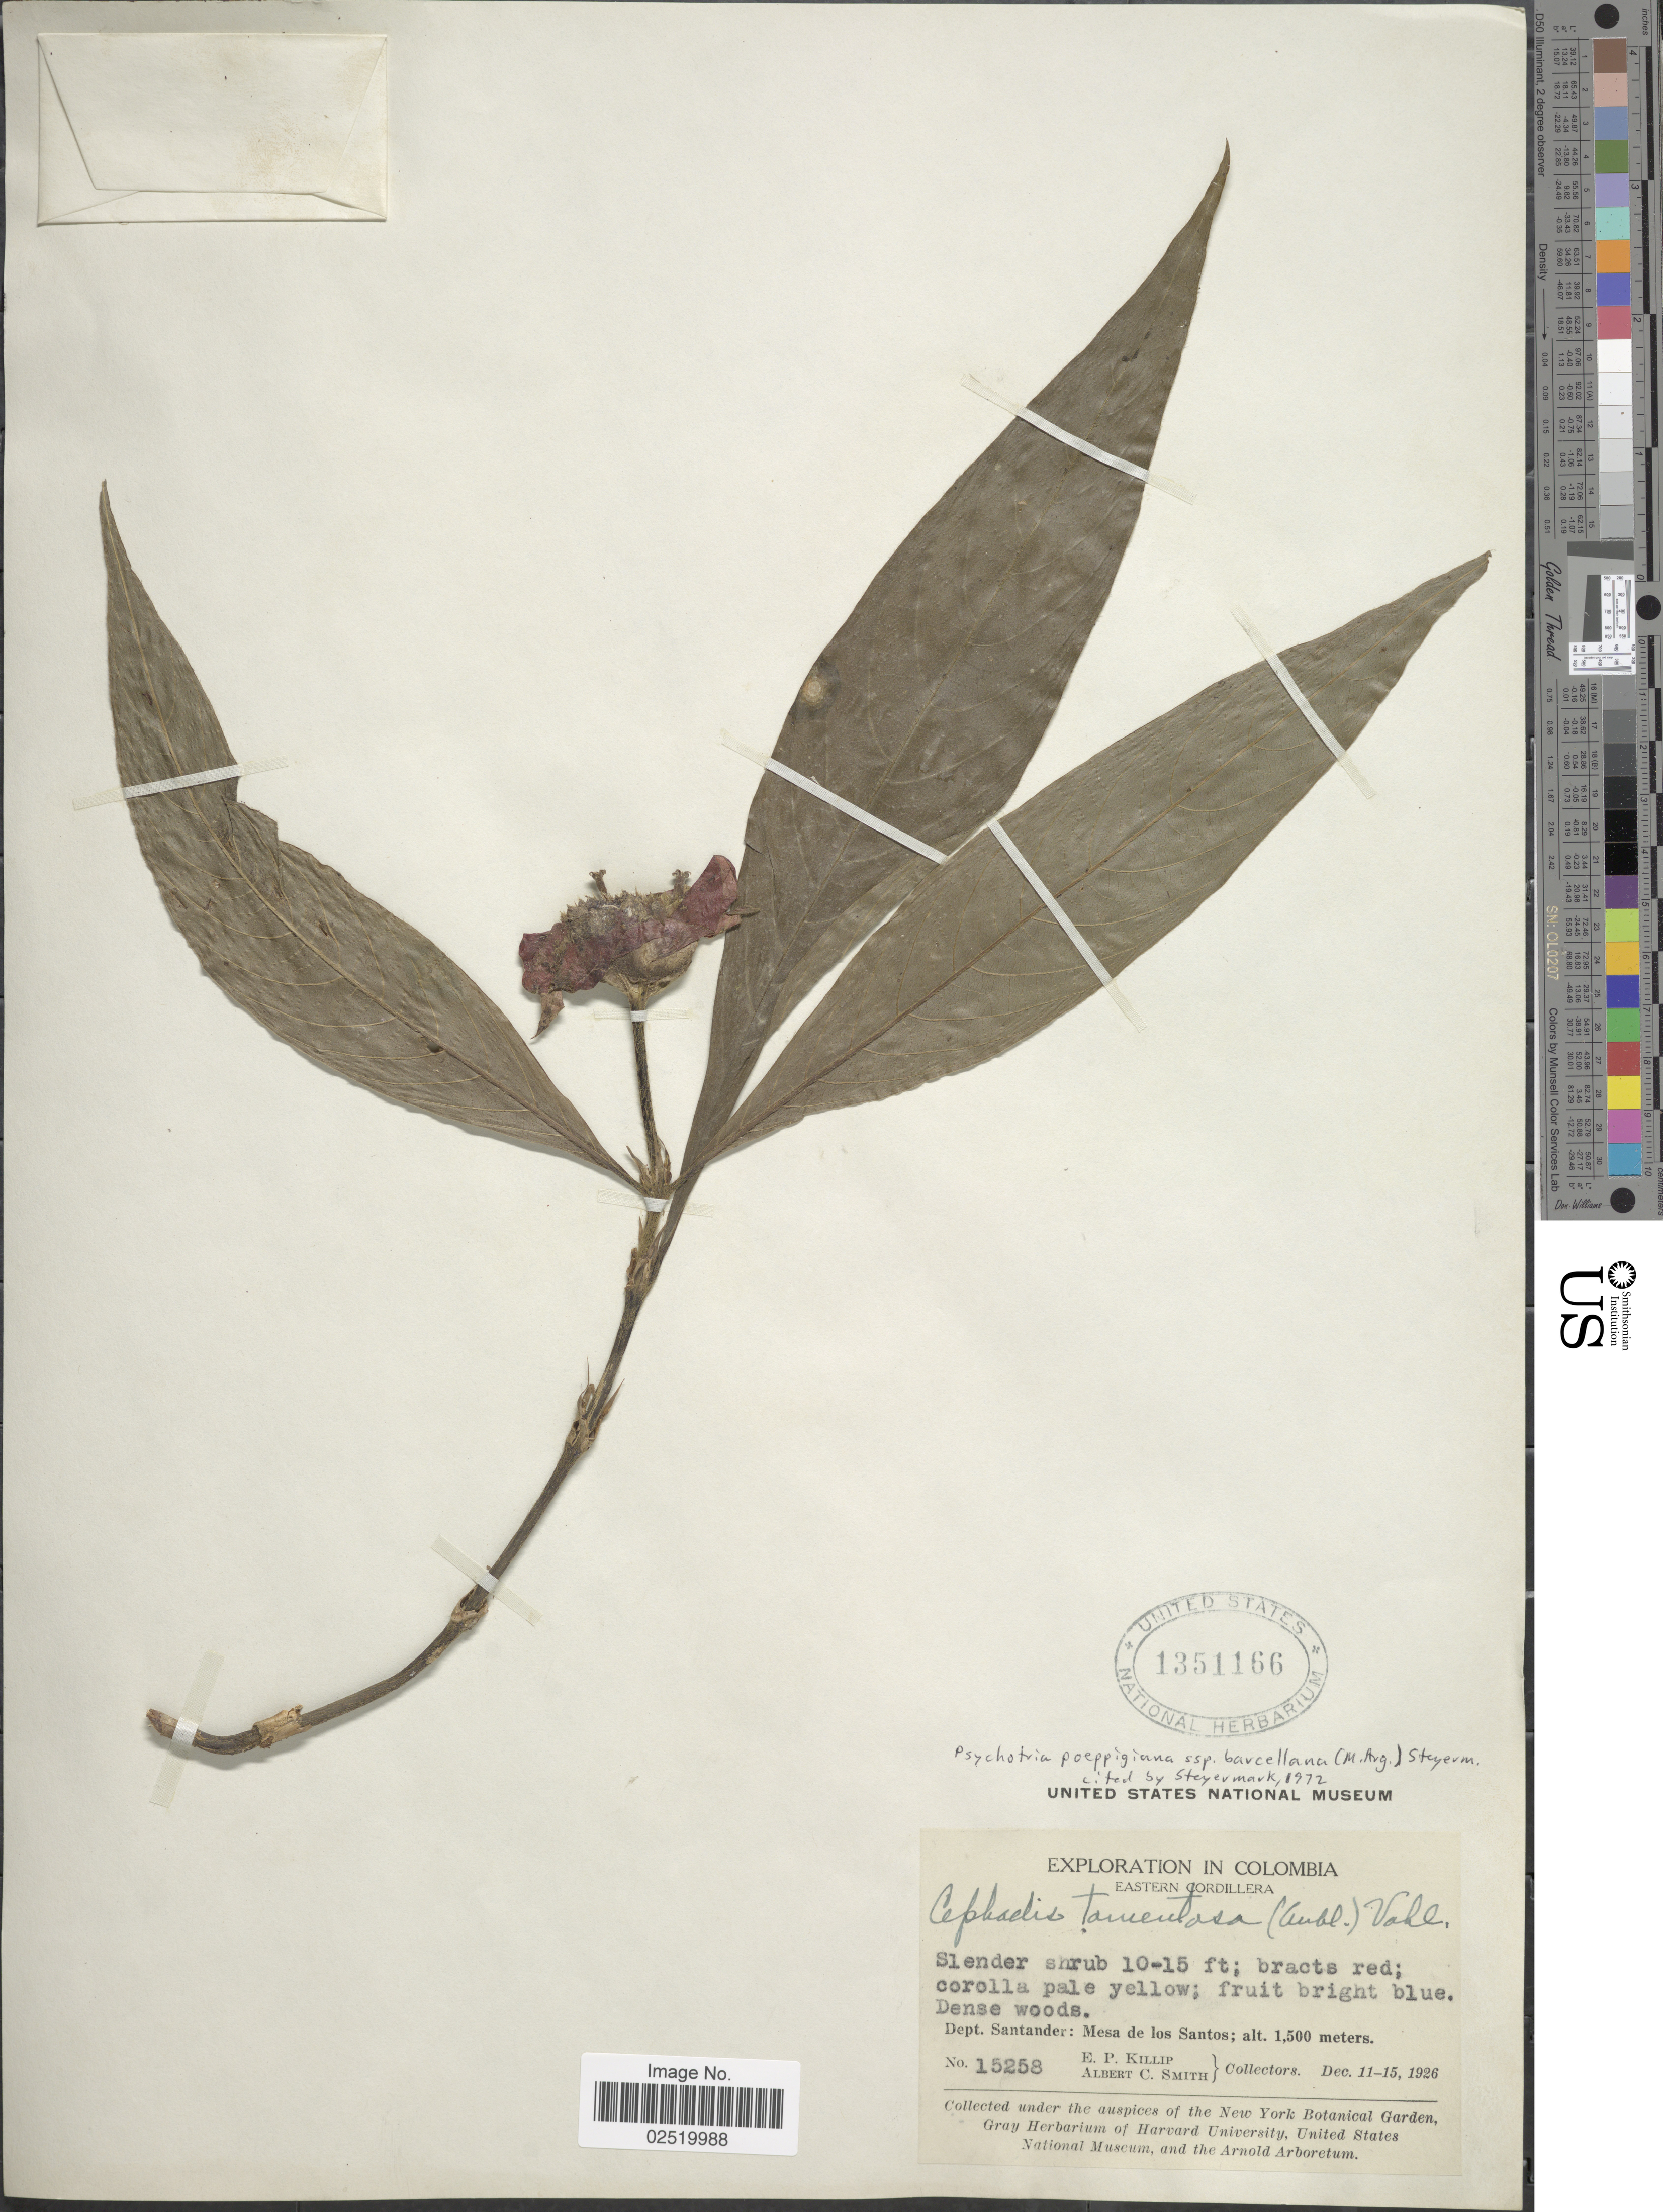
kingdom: Plantae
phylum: Tracheophyta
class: Magnoliopsida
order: Gentianales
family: Rubiaceae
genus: Psychotria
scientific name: Psychotria poeppigiana subsp. barcellana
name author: (Müll. Arg.) Steyerm.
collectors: E. P. Killip & A. C. Smith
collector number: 15258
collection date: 1926-12-11/1926-12-15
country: Colombia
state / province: Santander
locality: Eastern Cordillera, Dept. Santander: Mesa de los Santos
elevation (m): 1500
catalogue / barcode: US 1351166